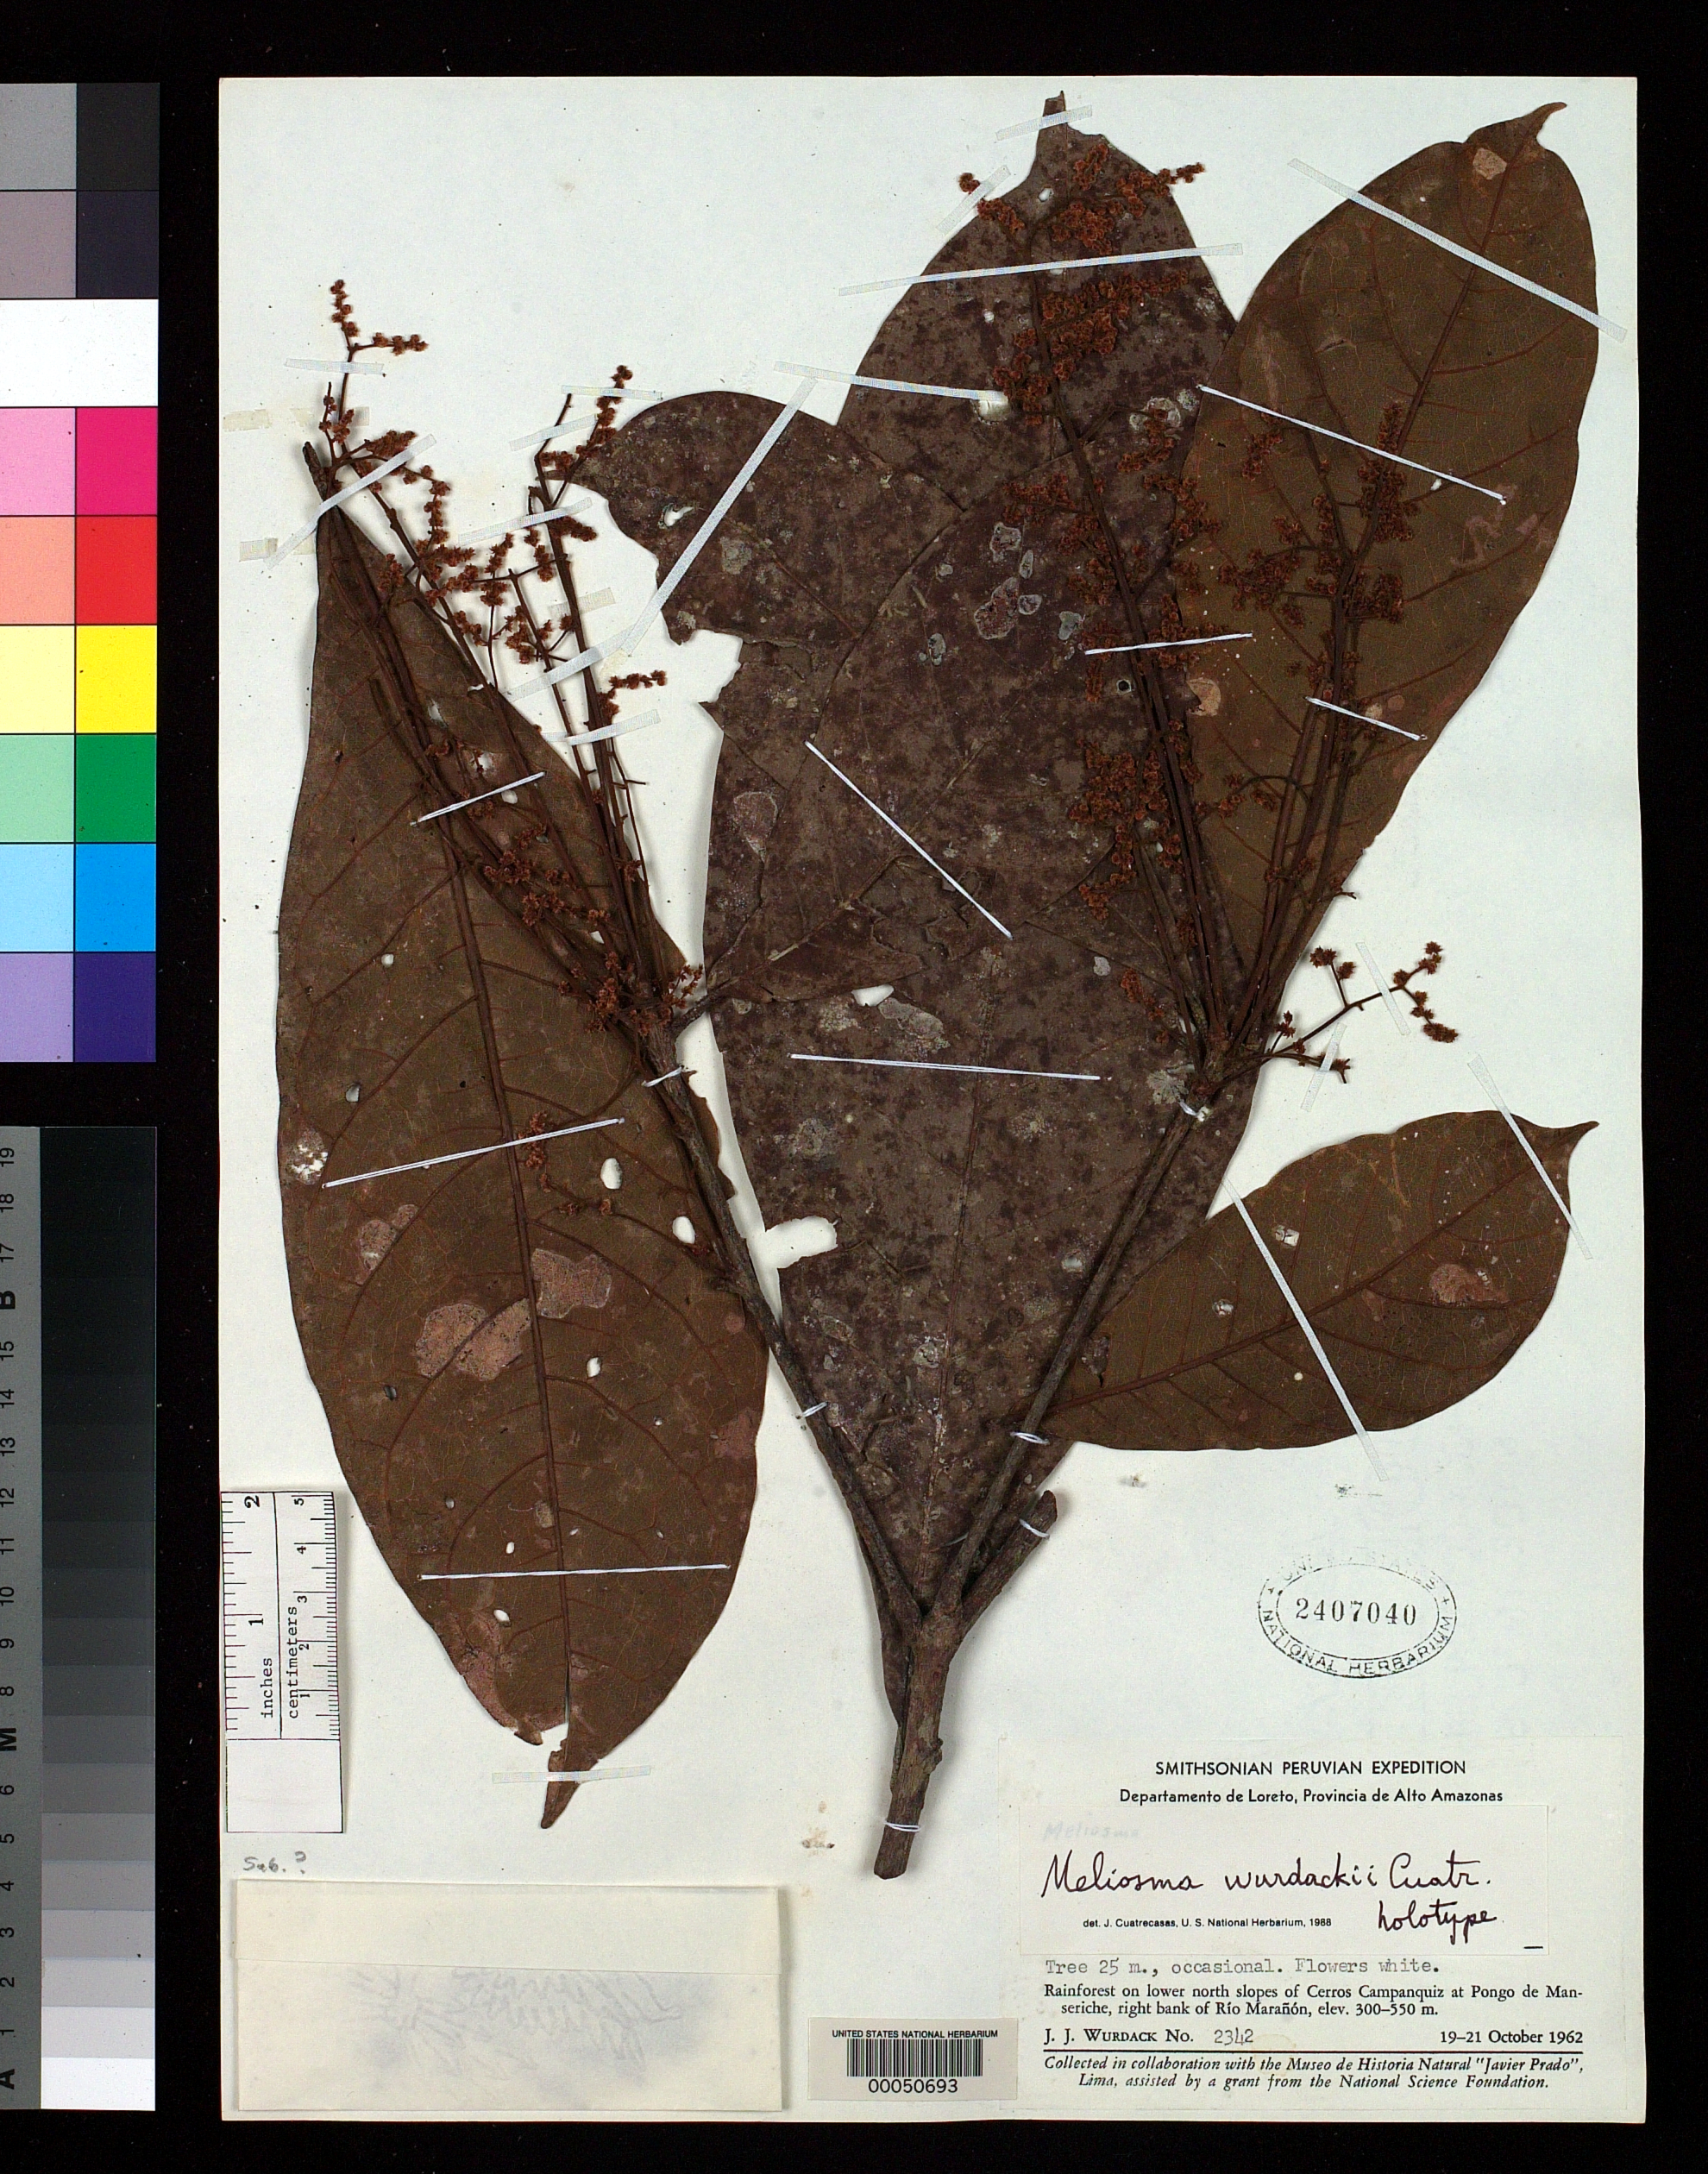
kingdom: Plantae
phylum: Tracheophyta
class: Magnoliopsida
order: Proteales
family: Sabiaceae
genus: Meliosma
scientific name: Meliosma wurdackii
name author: Cuatrec.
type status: Holotype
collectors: J. J. Wurdack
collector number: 2342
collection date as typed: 19 Oct 1962 to 21 Oct 1962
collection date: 1962-10-19/1962-10-21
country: Peru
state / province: Loreto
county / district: Alto Amazonas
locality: Rainforest on lower slopes of cerros Campanquiz de Manseriche, right bank of Rio Maranon.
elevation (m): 300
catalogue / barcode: US 2407040